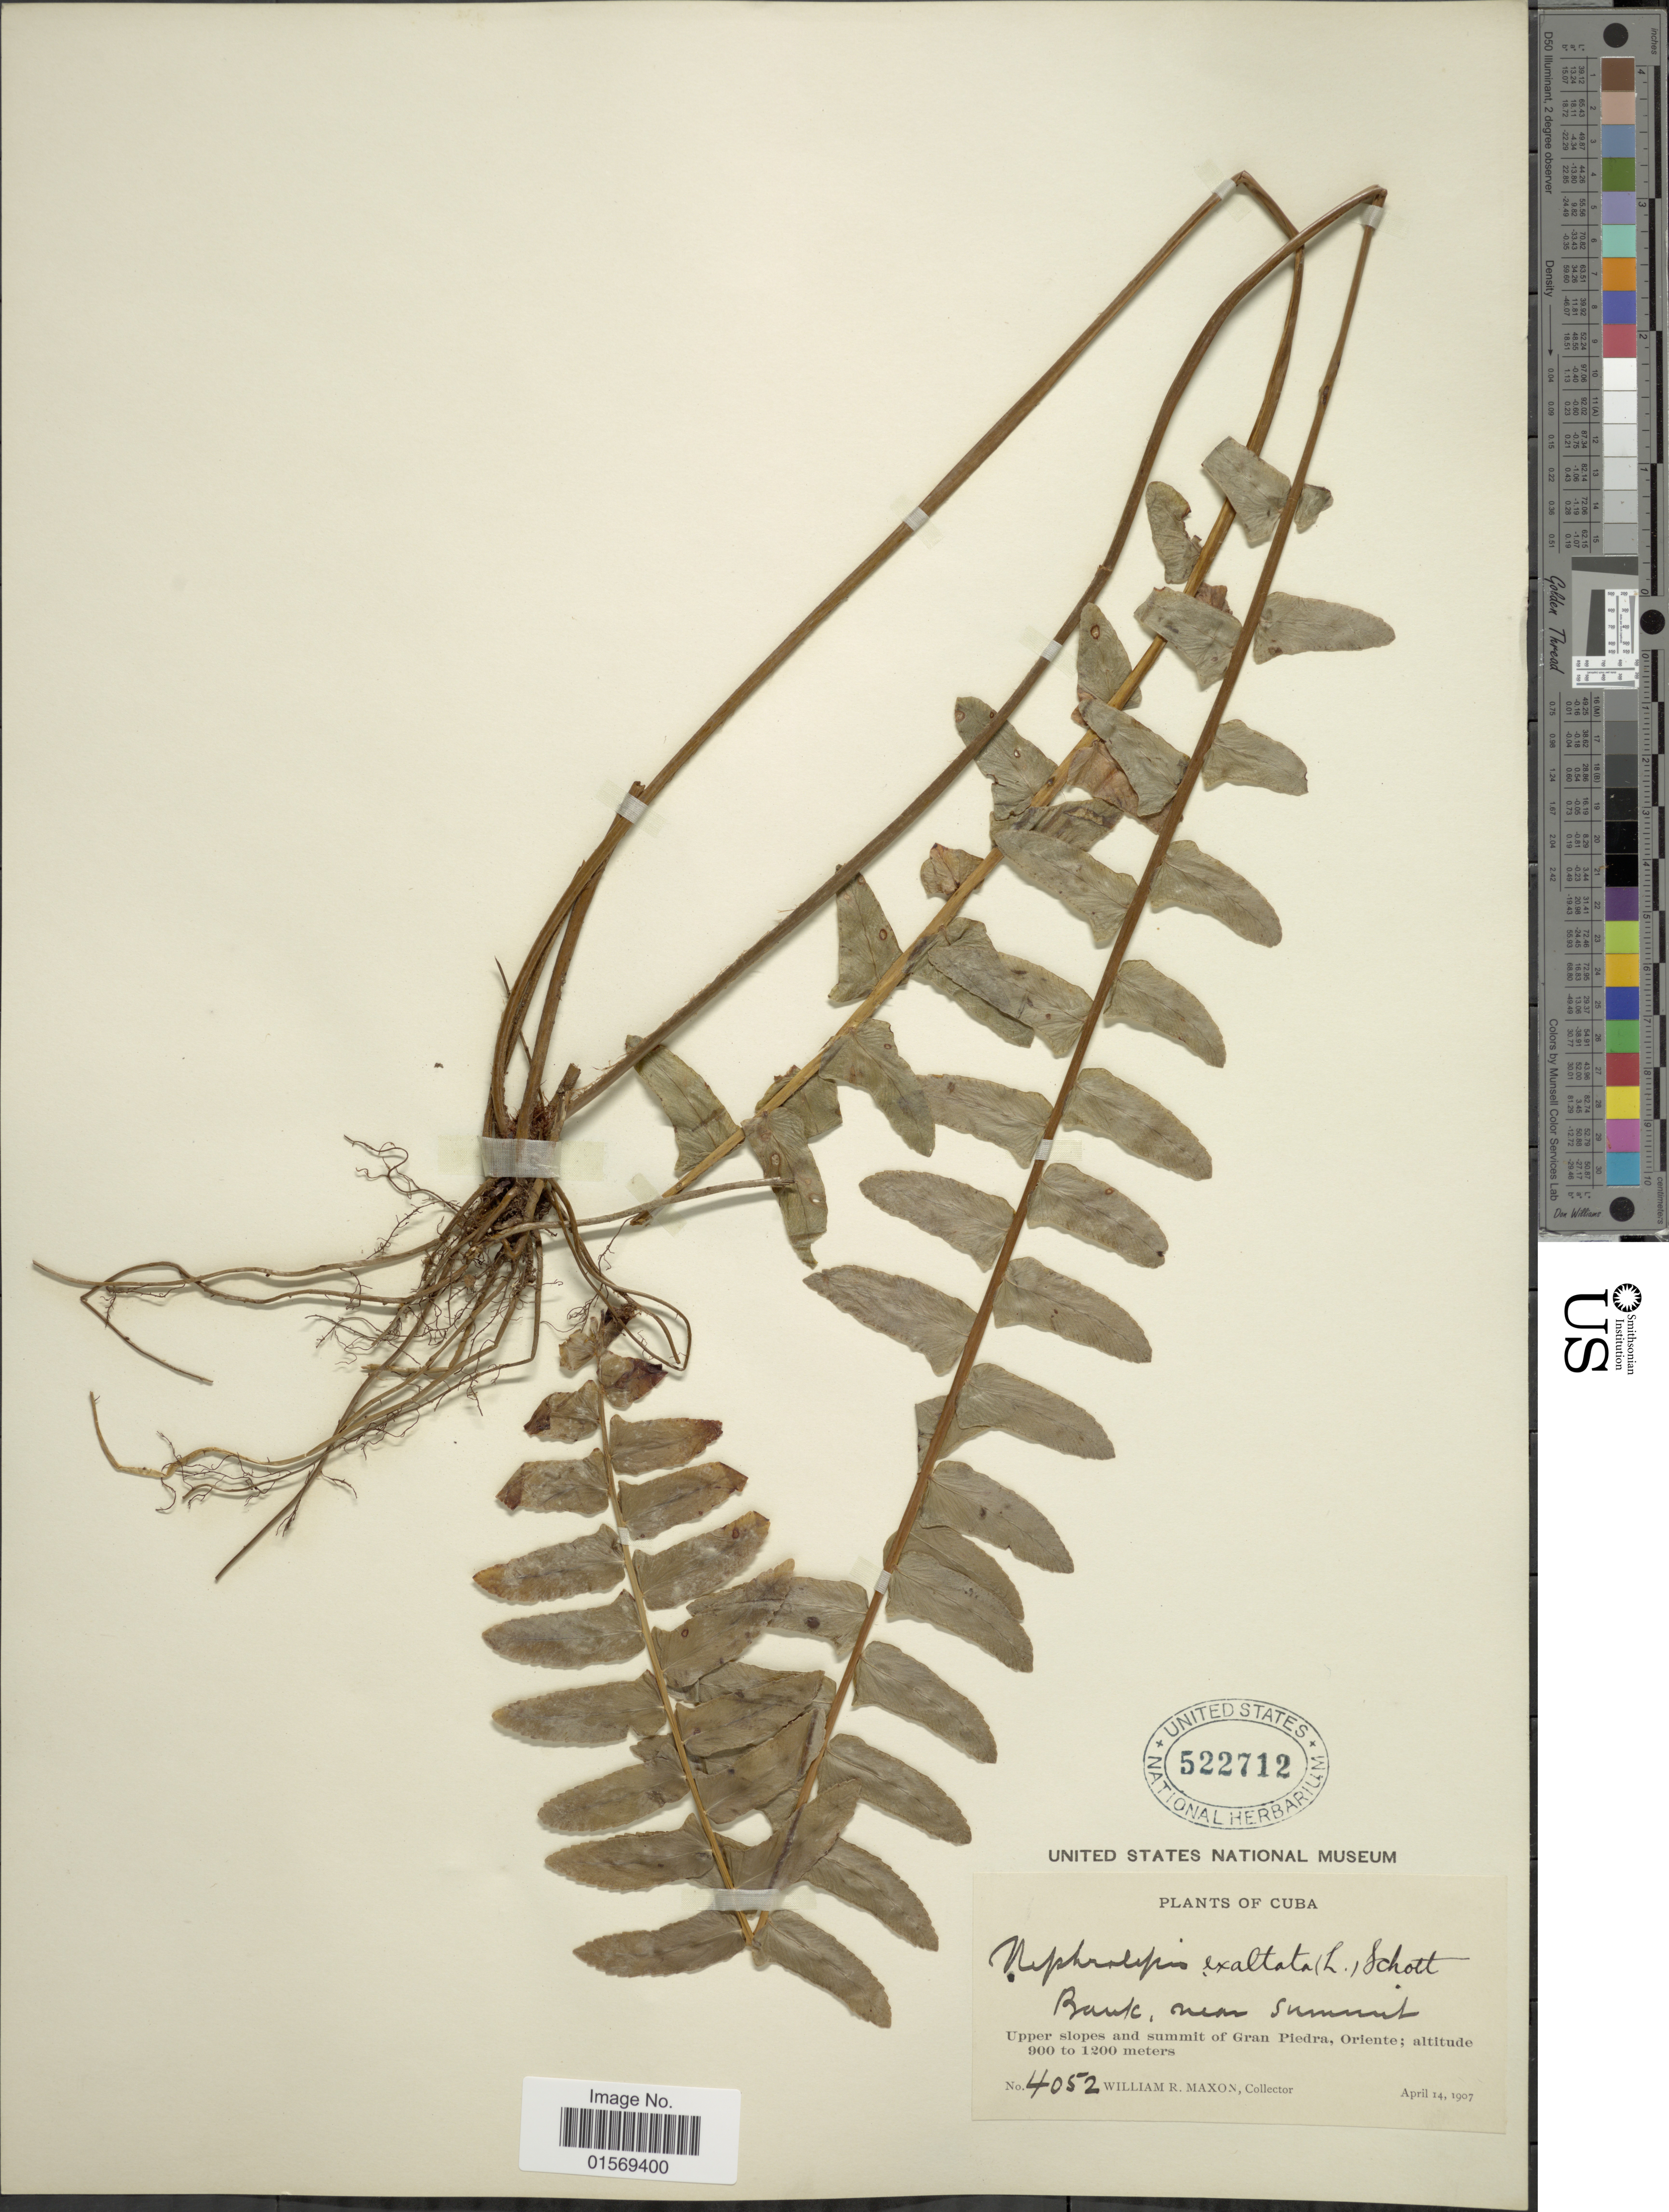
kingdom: Plantae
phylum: Tracheophyta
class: Polypodiopsida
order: Polypodiales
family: Nephrolepidaceae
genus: Nephrolepis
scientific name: Nephrolepis exaltata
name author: (L.) Schott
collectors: W. R. Maxon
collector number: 4052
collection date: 1907-04-14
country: Cuba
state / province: Oriente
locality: Cuba, Upper slopes and summit of Gran Piedre, Oriente.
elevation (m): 900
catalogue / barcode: US 522712